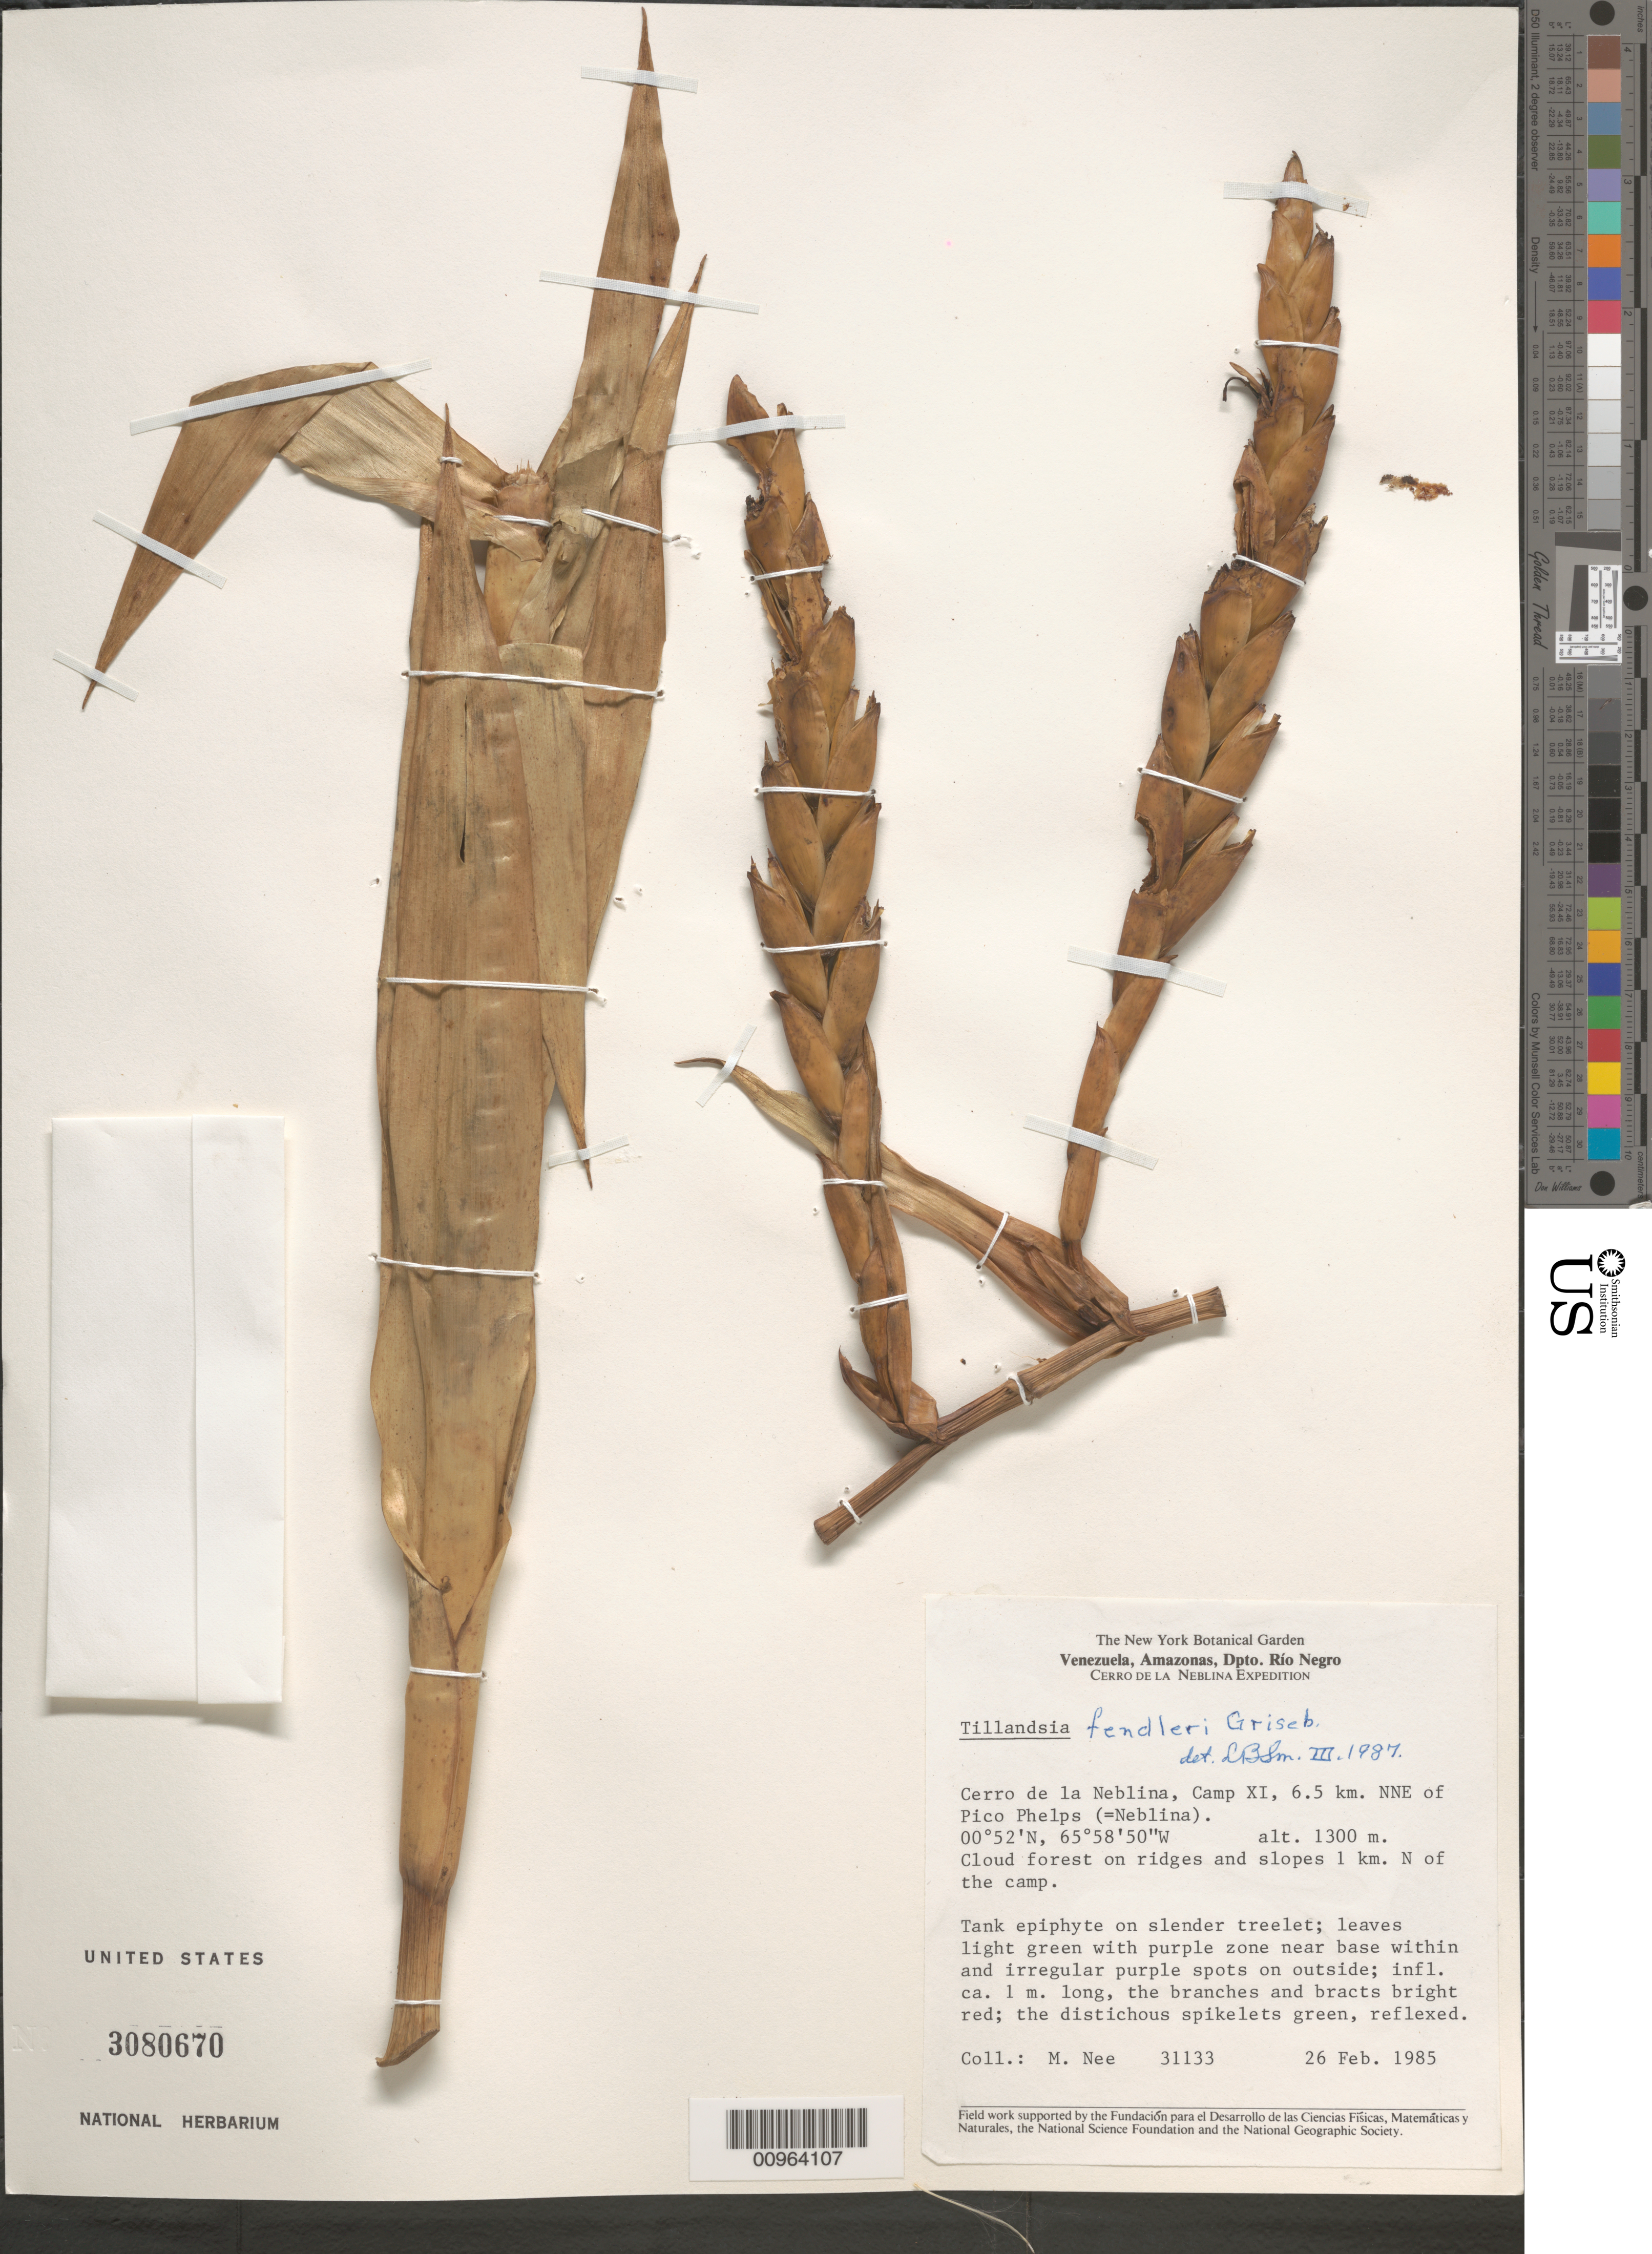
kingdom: Plantae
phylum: Tracheophyta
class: Liliopsida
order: Poales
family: Bromeliaceae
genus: Tillandsia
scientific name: Tillandsia fendleri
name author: Griseb.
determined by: Smith, Lyman B., (US), NMNH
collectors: M. Nee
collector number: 31133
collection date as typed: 26-Feb-85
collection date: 1985-02-26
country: Venezuela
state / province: Amazonas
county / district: Río Negro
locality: Cerro de la Neblina, Camp XI, 6.5 km NNE of Pico Phelps (=Neblina); 1 km N of the camp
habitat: Cloud forest on ridges and slopes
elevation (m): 1300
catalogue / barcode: US 3080670